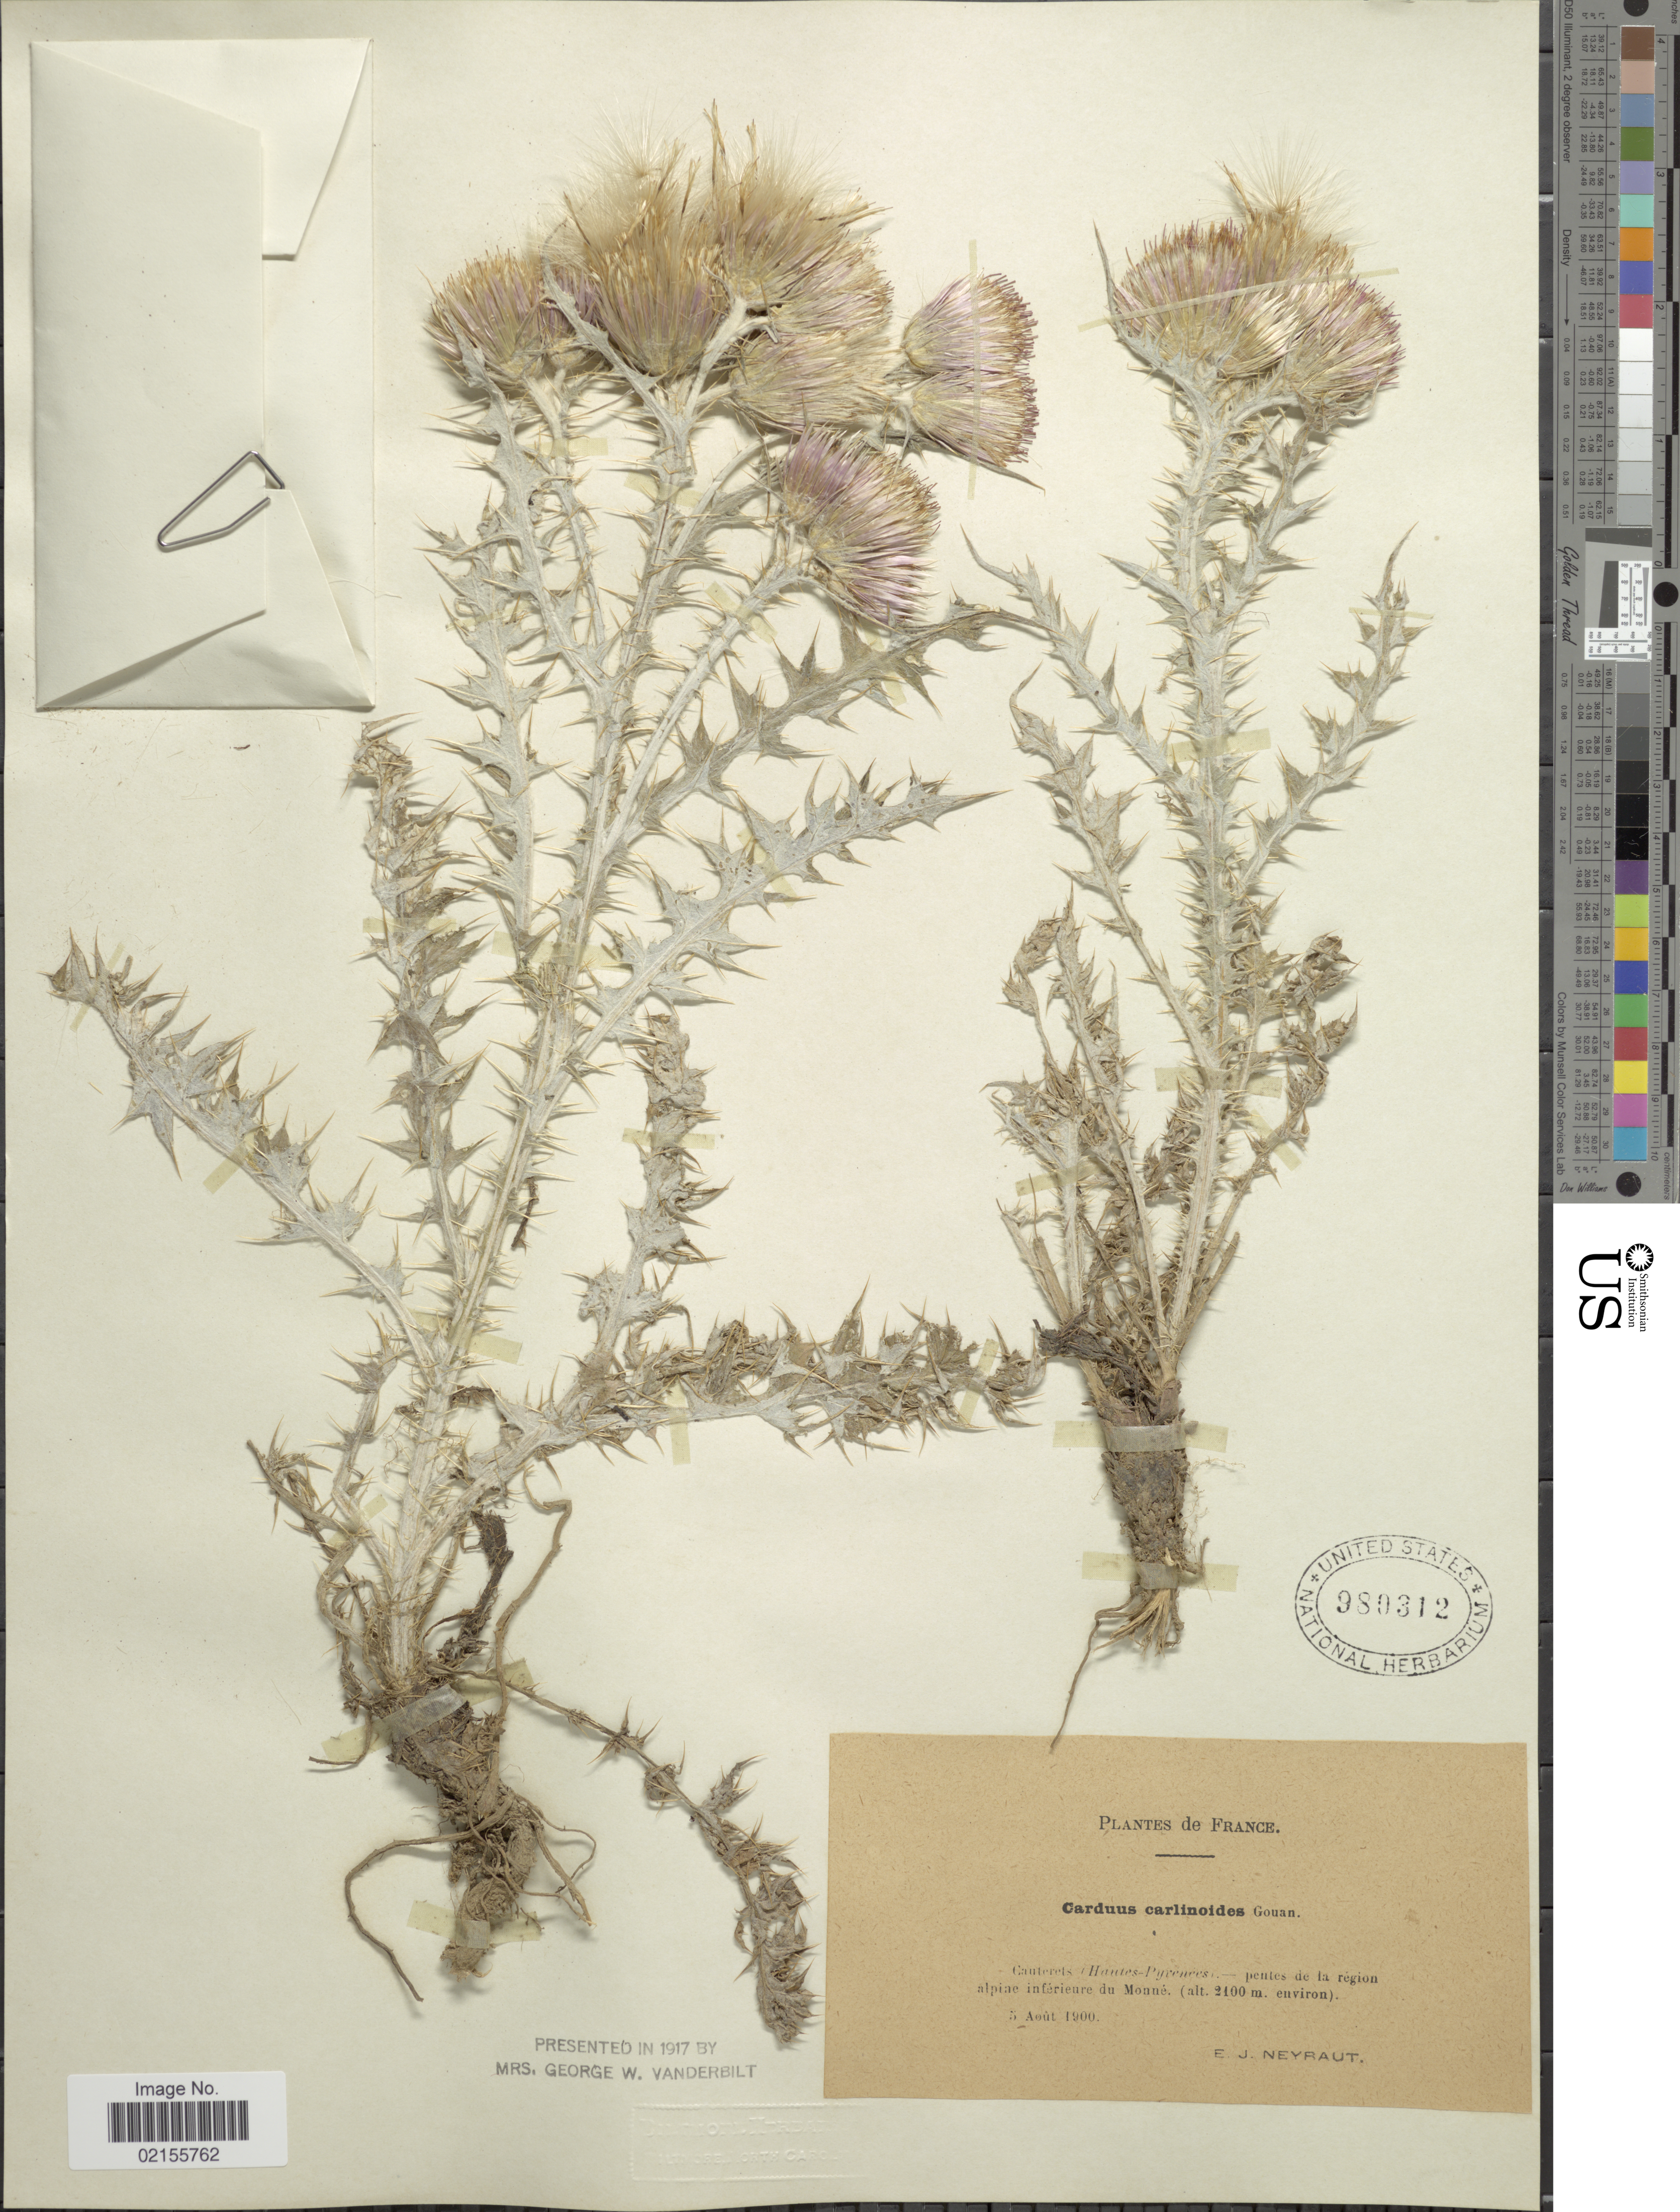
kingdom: Plantae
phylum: Tracheophyta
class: Magnoliopsida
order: Asterales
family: Asteraceae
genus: Carduus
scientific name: Carduus carlinoides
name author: Gouan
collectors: E. Neyraut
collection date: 1900-08-05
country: France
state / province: Occitanie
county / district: Hautes-Pyrénées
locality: Cauterets (Hautes-Pyrenees) - pentes de la région alpiae inférieure du Monné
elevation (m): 2100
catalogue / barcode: US 980312